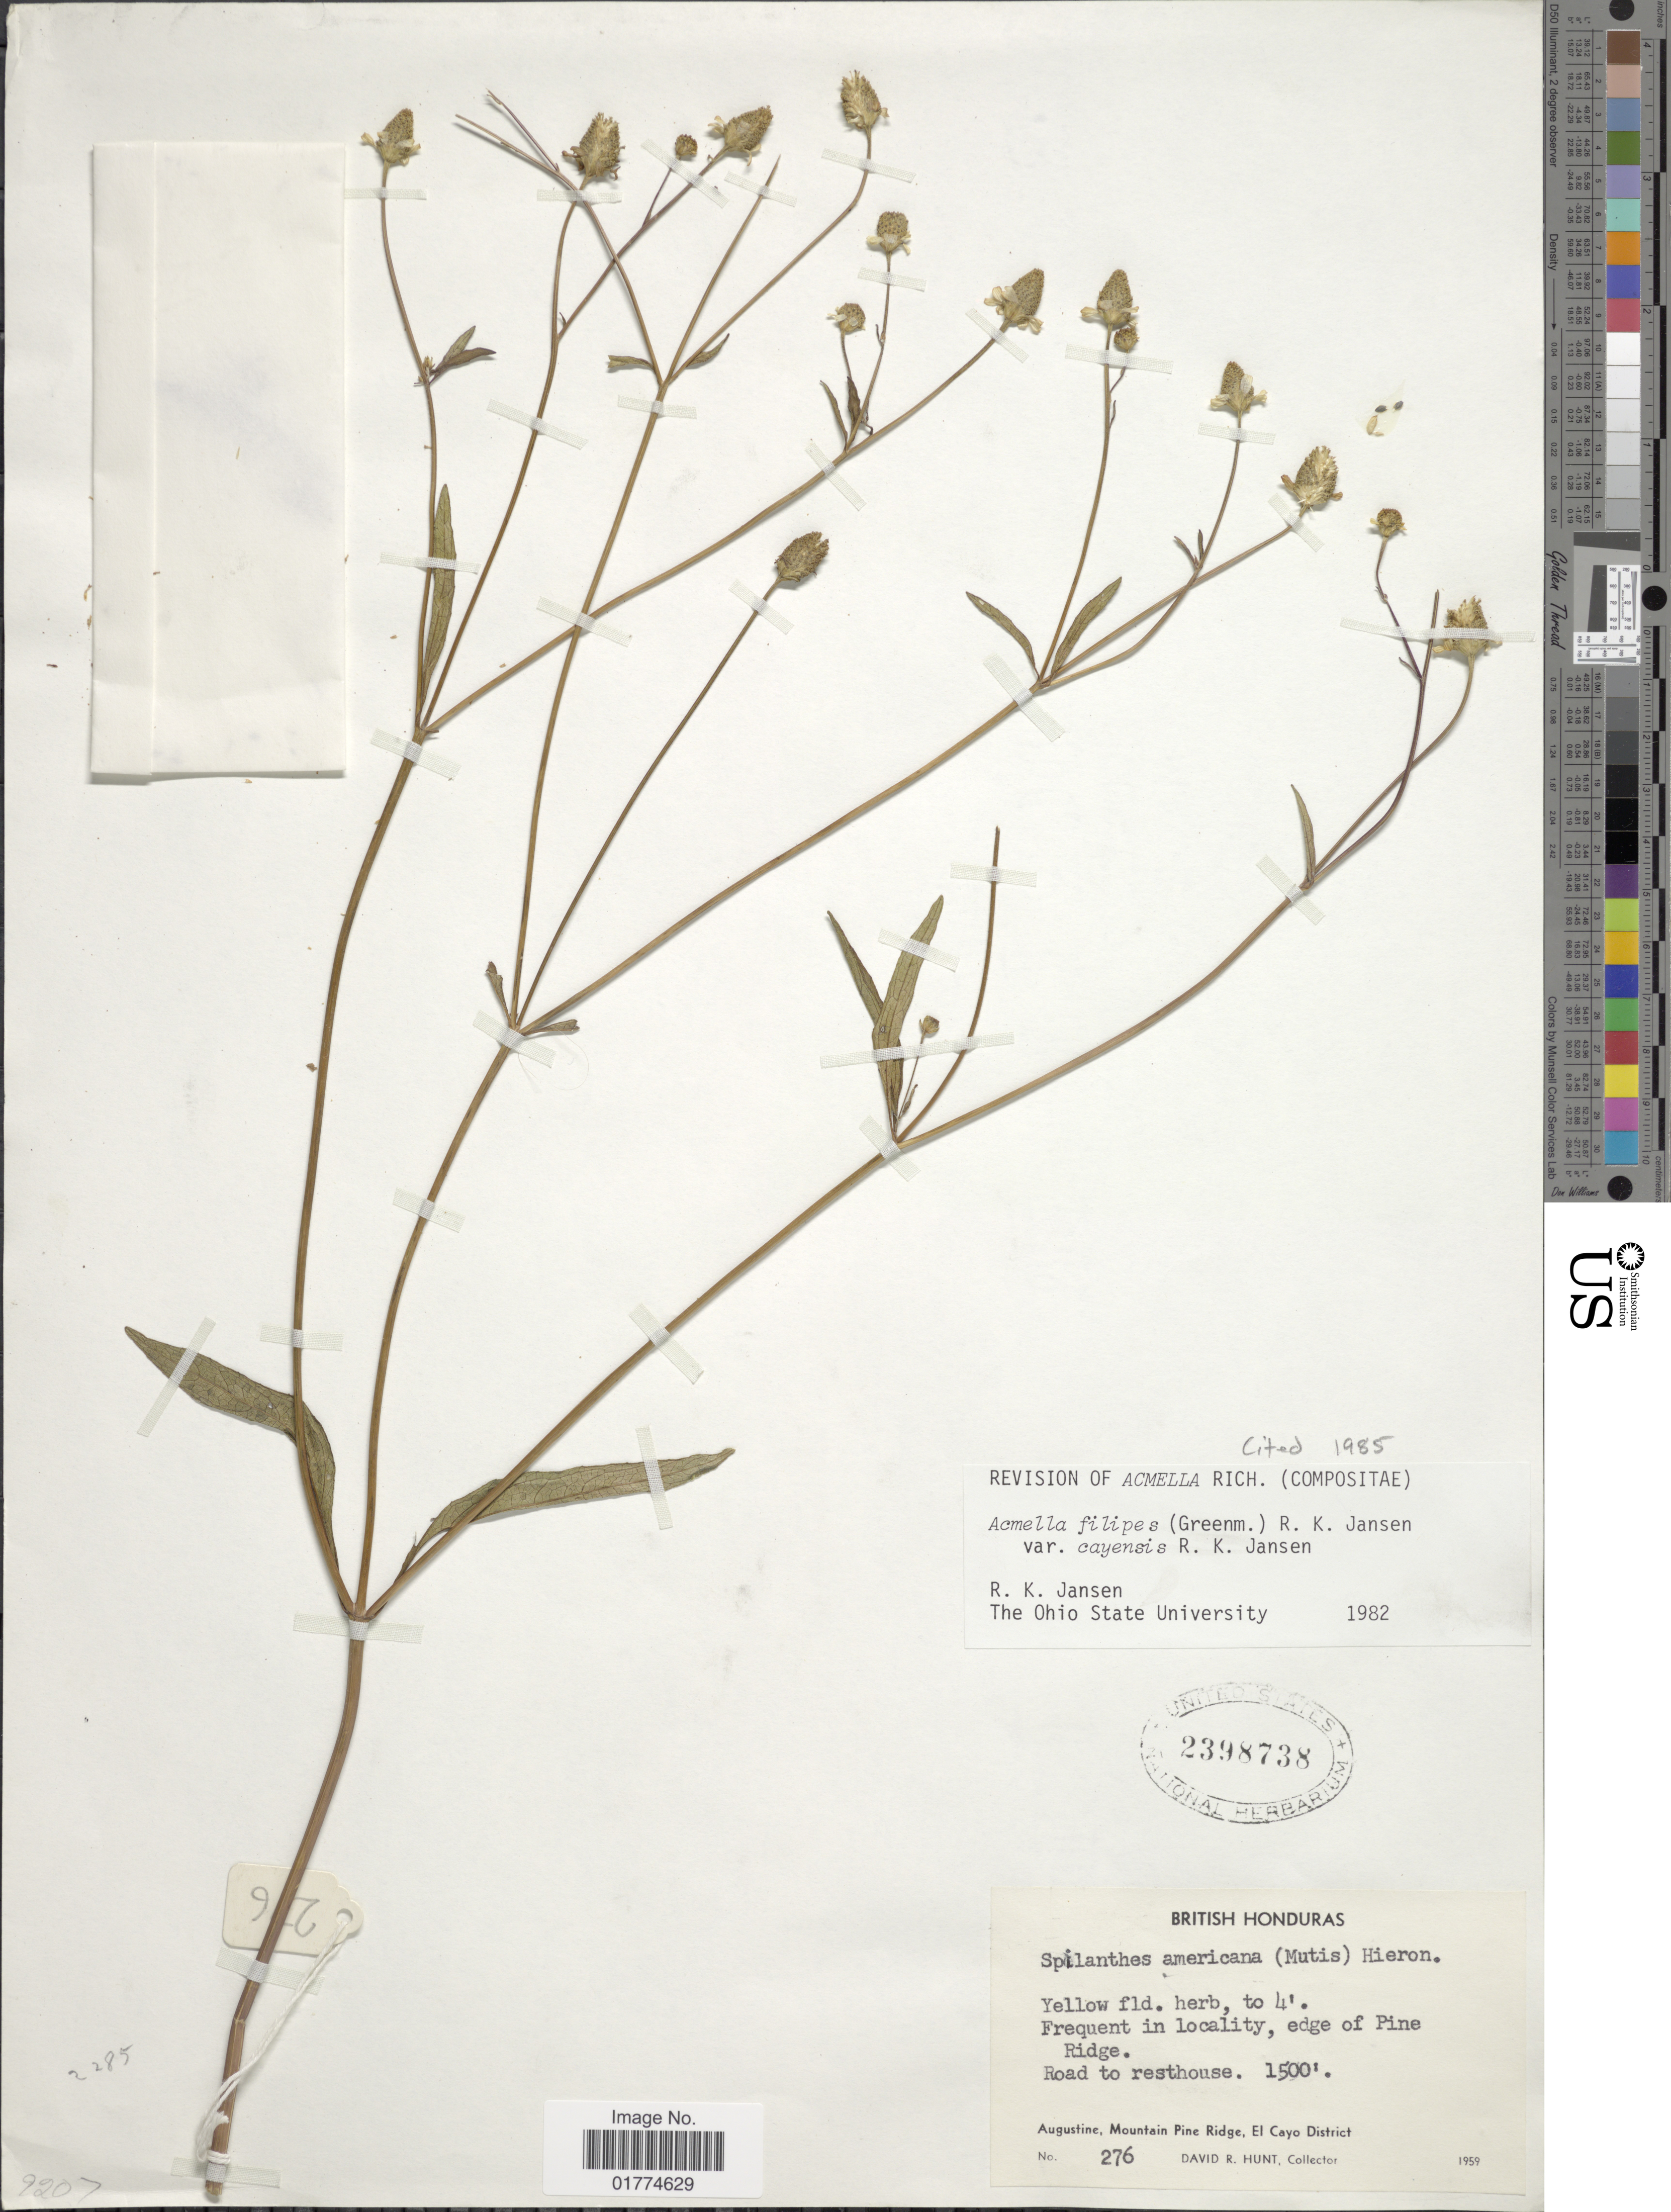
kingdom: Plantae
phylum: Tracheophyta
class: Magnoliopsida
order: Asterales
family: Asteraceae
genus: Acmella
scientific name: Acmella filipes var. cayensis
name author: R.K. Jansen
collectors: D. R. Hunt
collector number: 276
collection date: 1959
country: Belize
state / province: Cayo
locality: British Honduras. edge of Pine Ridge. Road to resthouse. Augustine, Mountain Pine Ridge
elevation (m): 457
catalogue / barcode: US 2398738